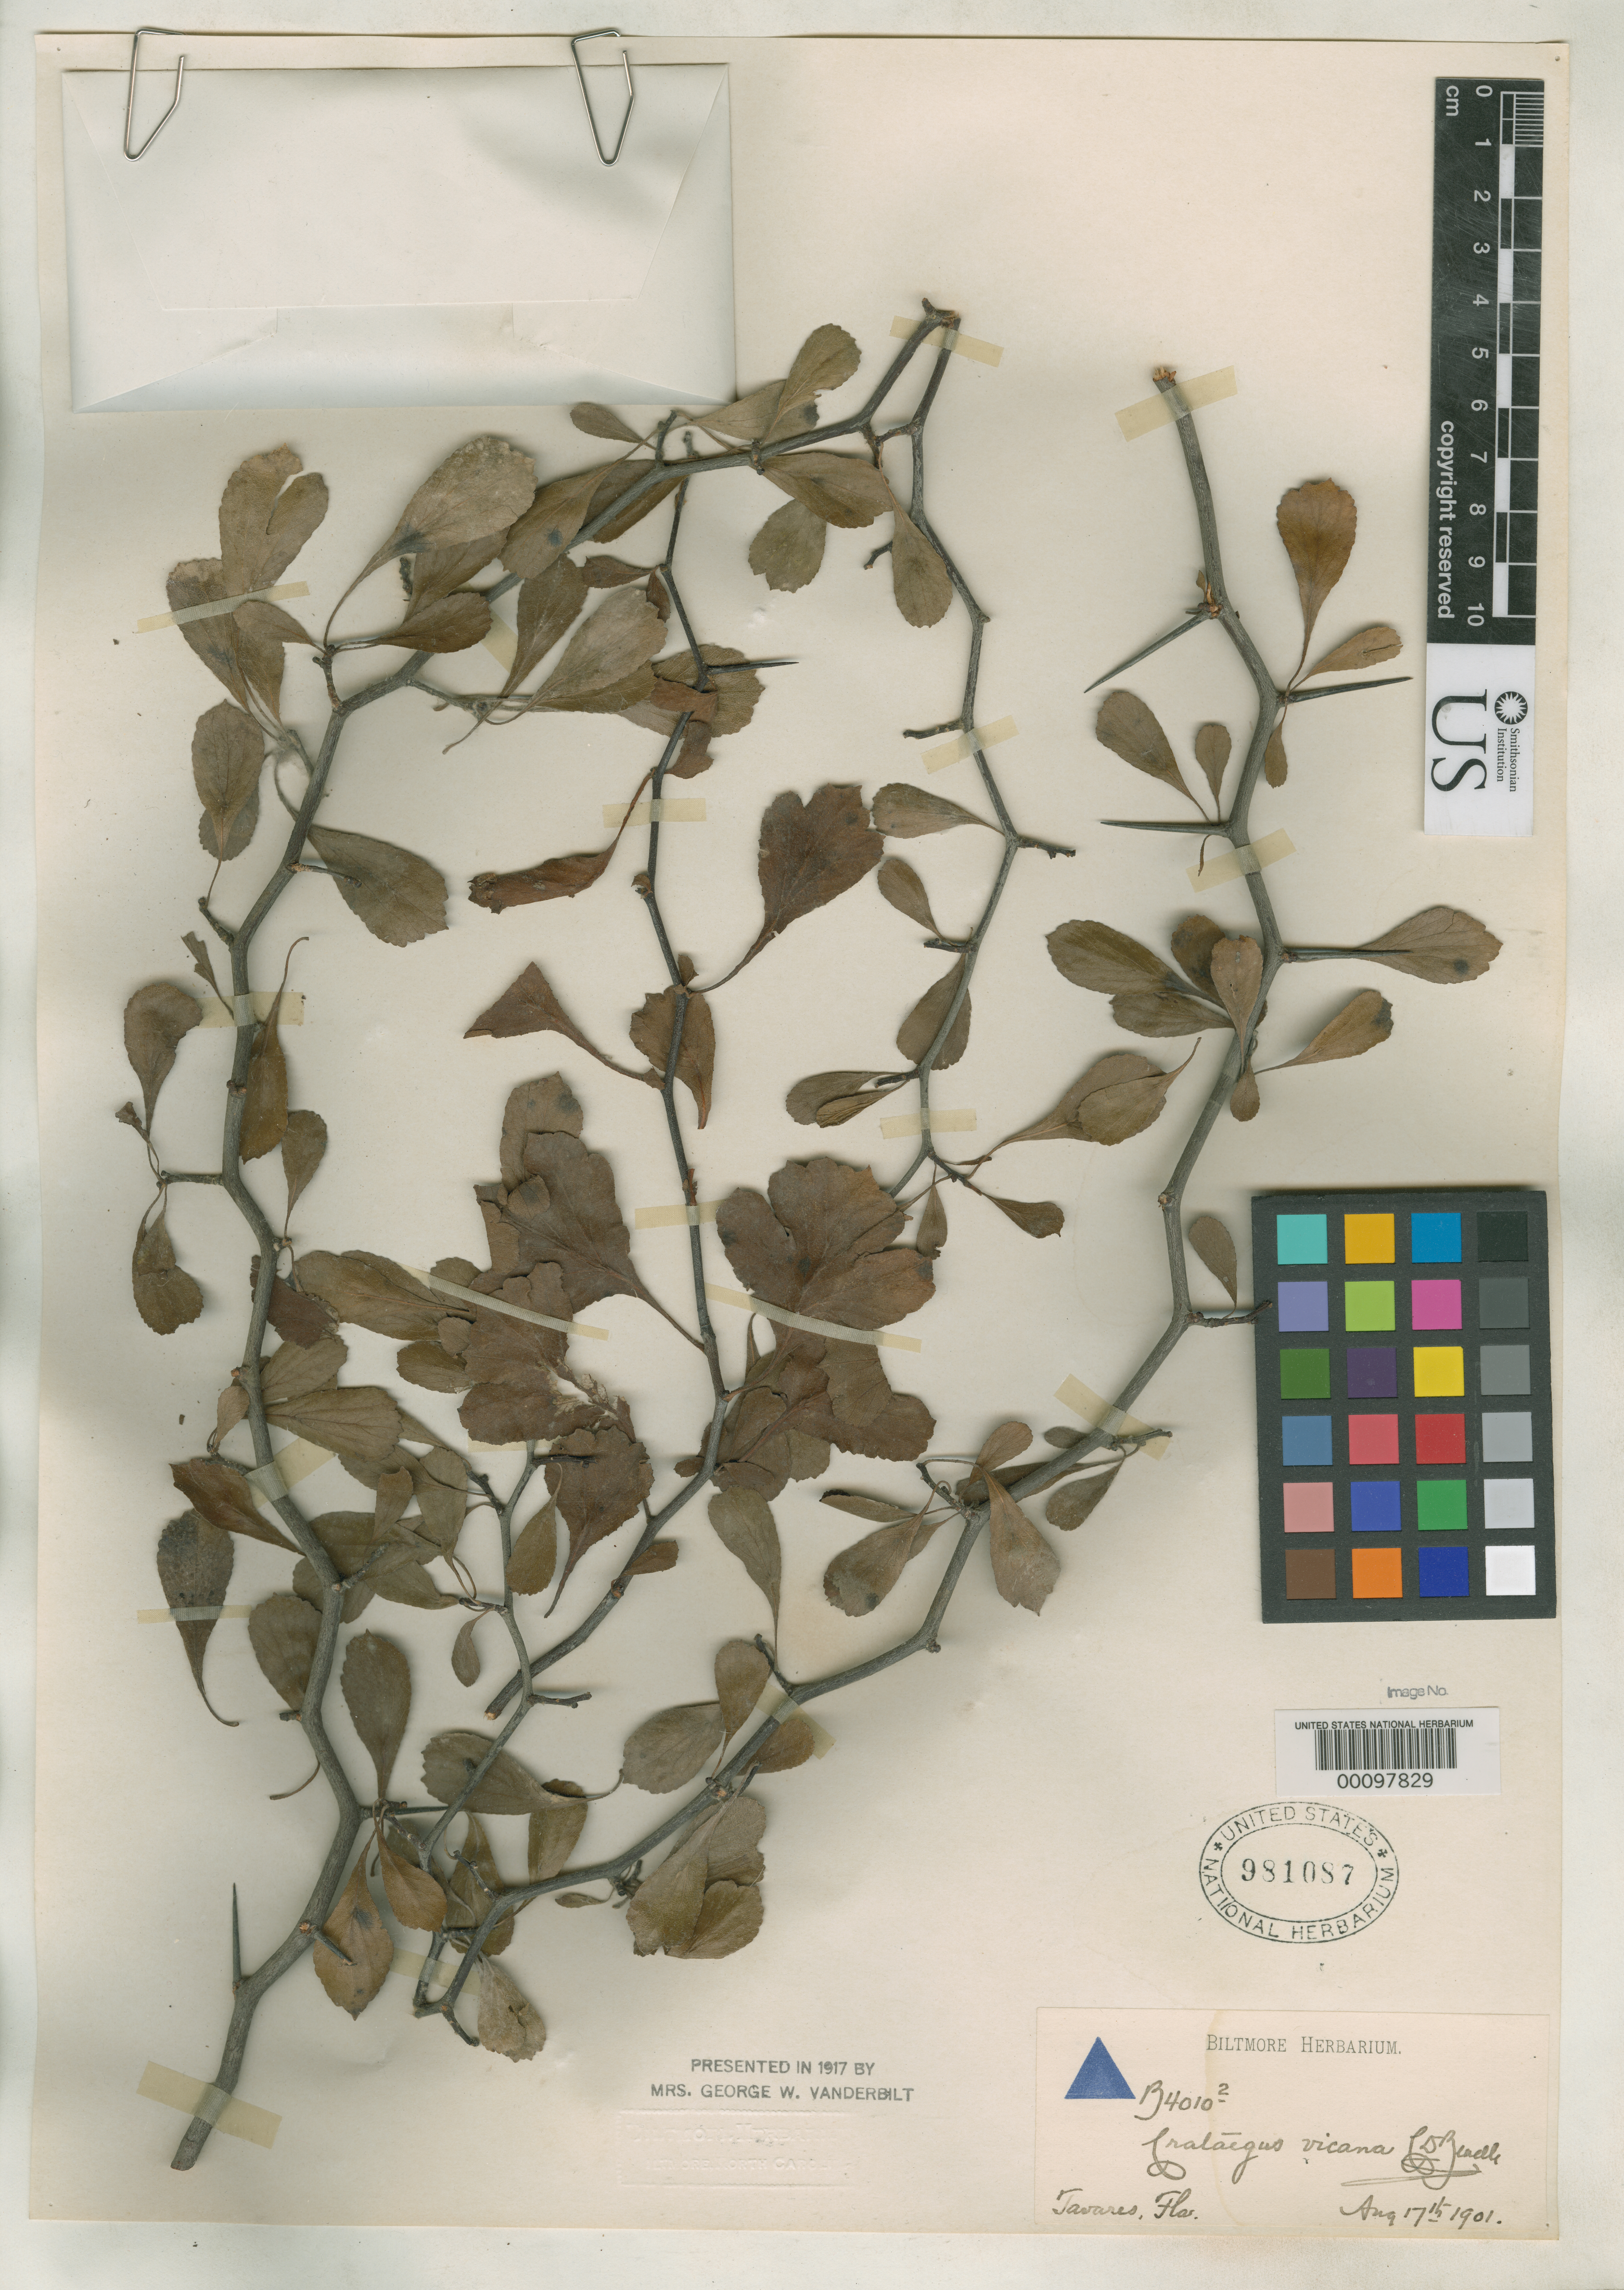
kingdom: Plantae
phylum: Tracheophyta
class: Magnoliopsida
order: Rosales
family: Rosaceae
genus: Crataegus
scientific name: Crataegus vicana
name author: Beadle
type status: Syntype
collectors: ex herb. Biltmore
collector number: B 4010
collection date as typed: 17 Aug 1901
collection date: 1901-08-17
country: United States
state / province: Florida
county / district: Lake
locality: Tavares.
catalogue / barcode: US 981087